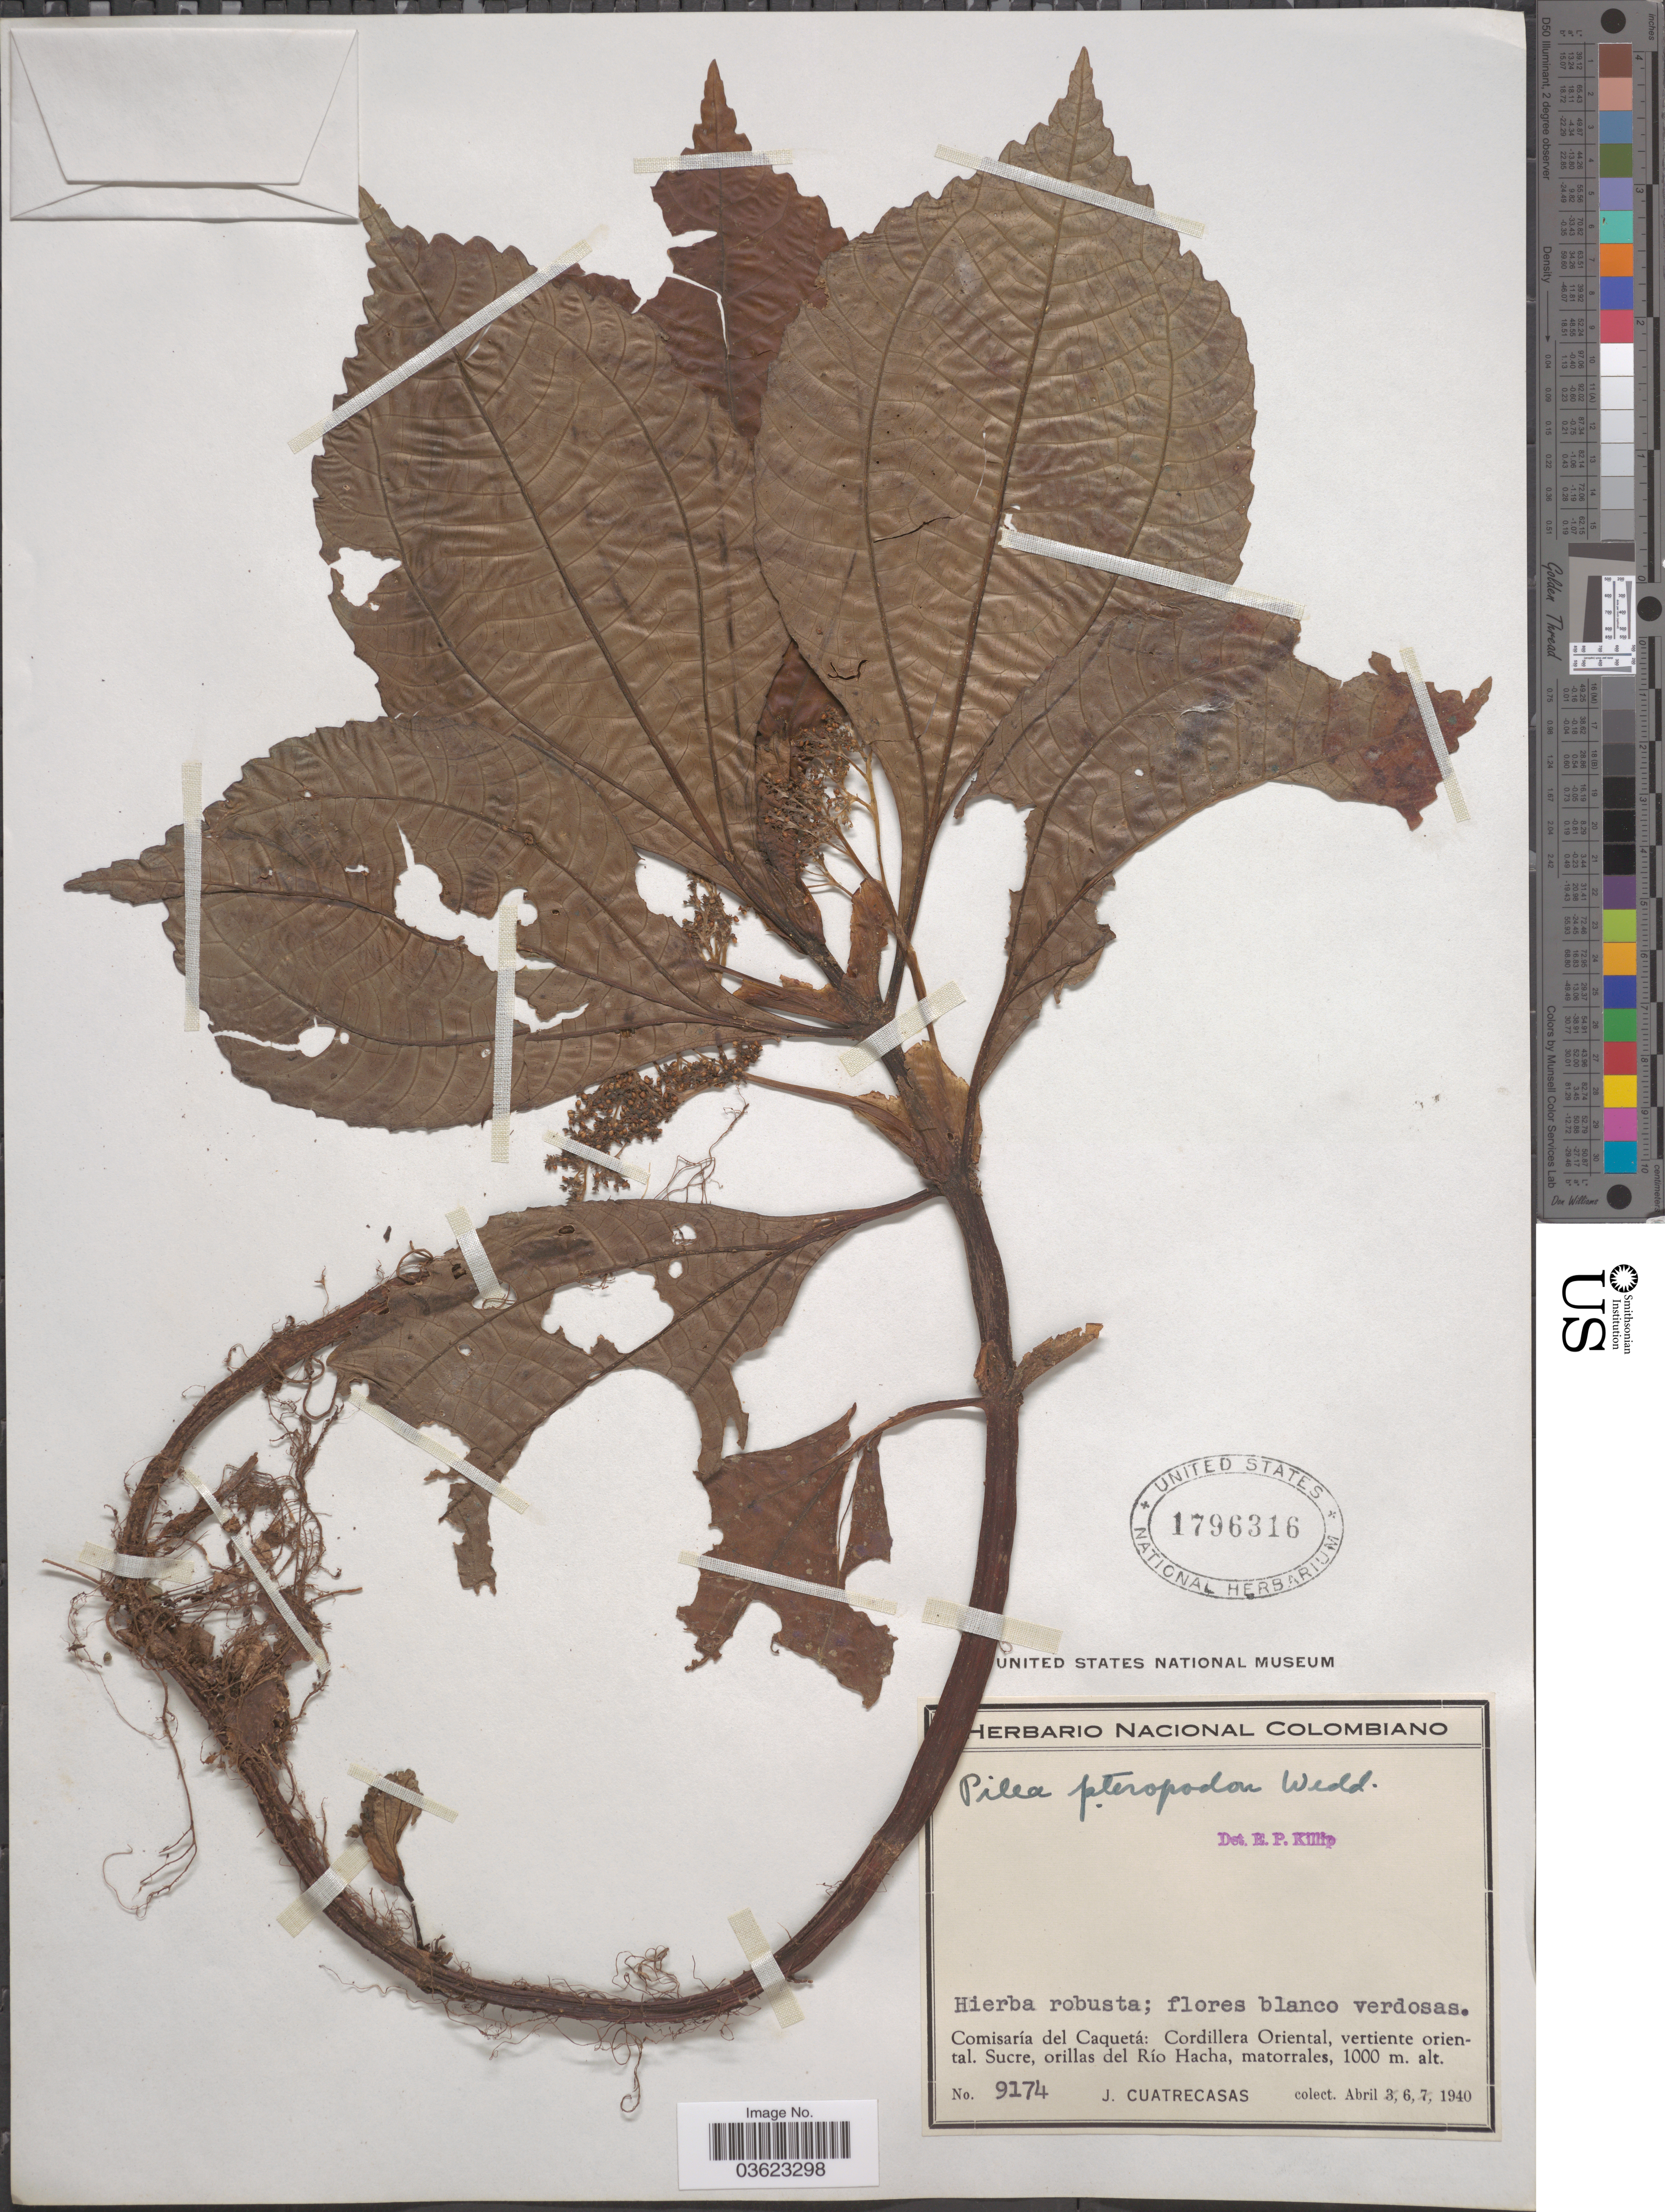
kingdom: Plantae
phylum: Tracheophyta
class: Magnoliopsida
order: Rosales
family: Urticaceae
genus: Pilea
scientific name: Pilea pteropodon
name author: Wedd.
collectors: J. Cuatrecasas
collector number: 9174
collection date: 1940-04-03/1940-04-07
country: Colombia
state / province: Caquetá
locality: Comisaría del Caquetá: Cordillera Oriental, vertiente oriental. Sucre, orillas del Río Hacha.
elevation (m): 1000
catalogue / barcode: US 1796316